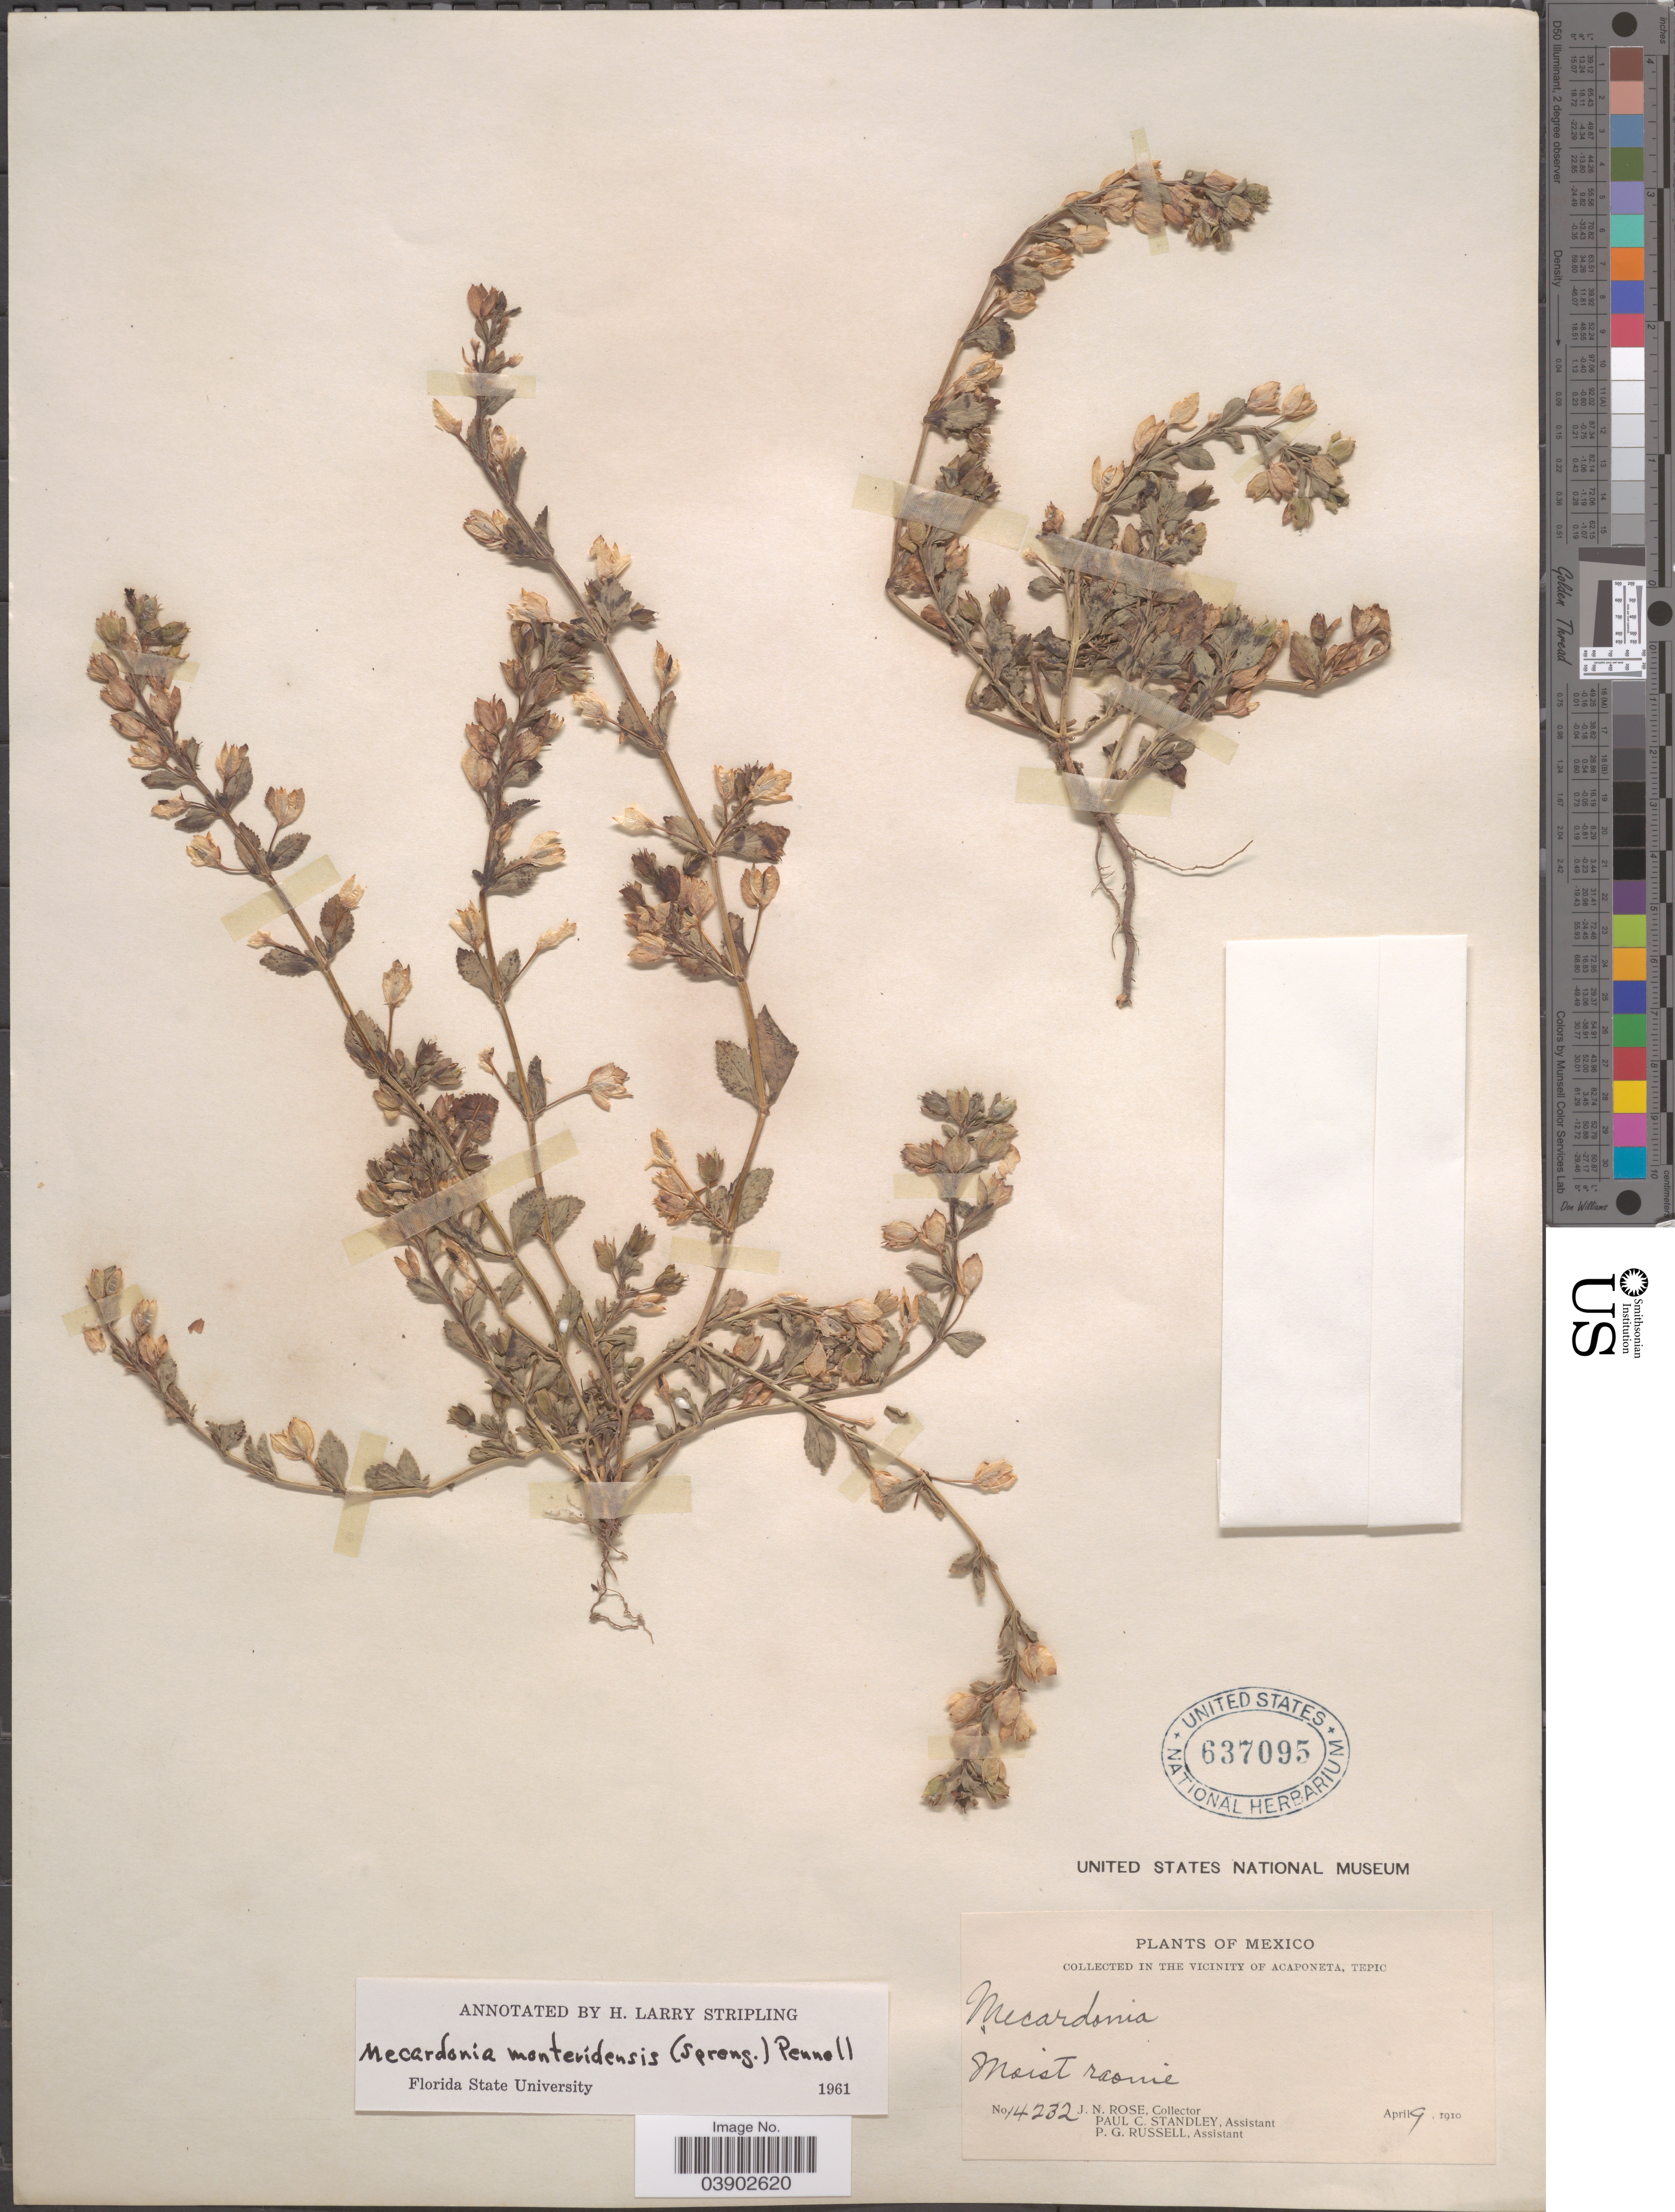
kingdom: Plantae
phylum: Tracheophyta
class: Magnoliopsida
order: Lamiales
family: Plantaginaceae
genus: Mecardonia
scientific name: Mecardonia procumbens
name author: (Mill.) Small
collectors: J. N. Rose, P. C. Standley & P. G. Russell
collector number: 14232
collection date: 1910-04-09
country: Mexico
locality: Vicinity of Acaponeta, Tepic.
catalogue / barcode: US 637095